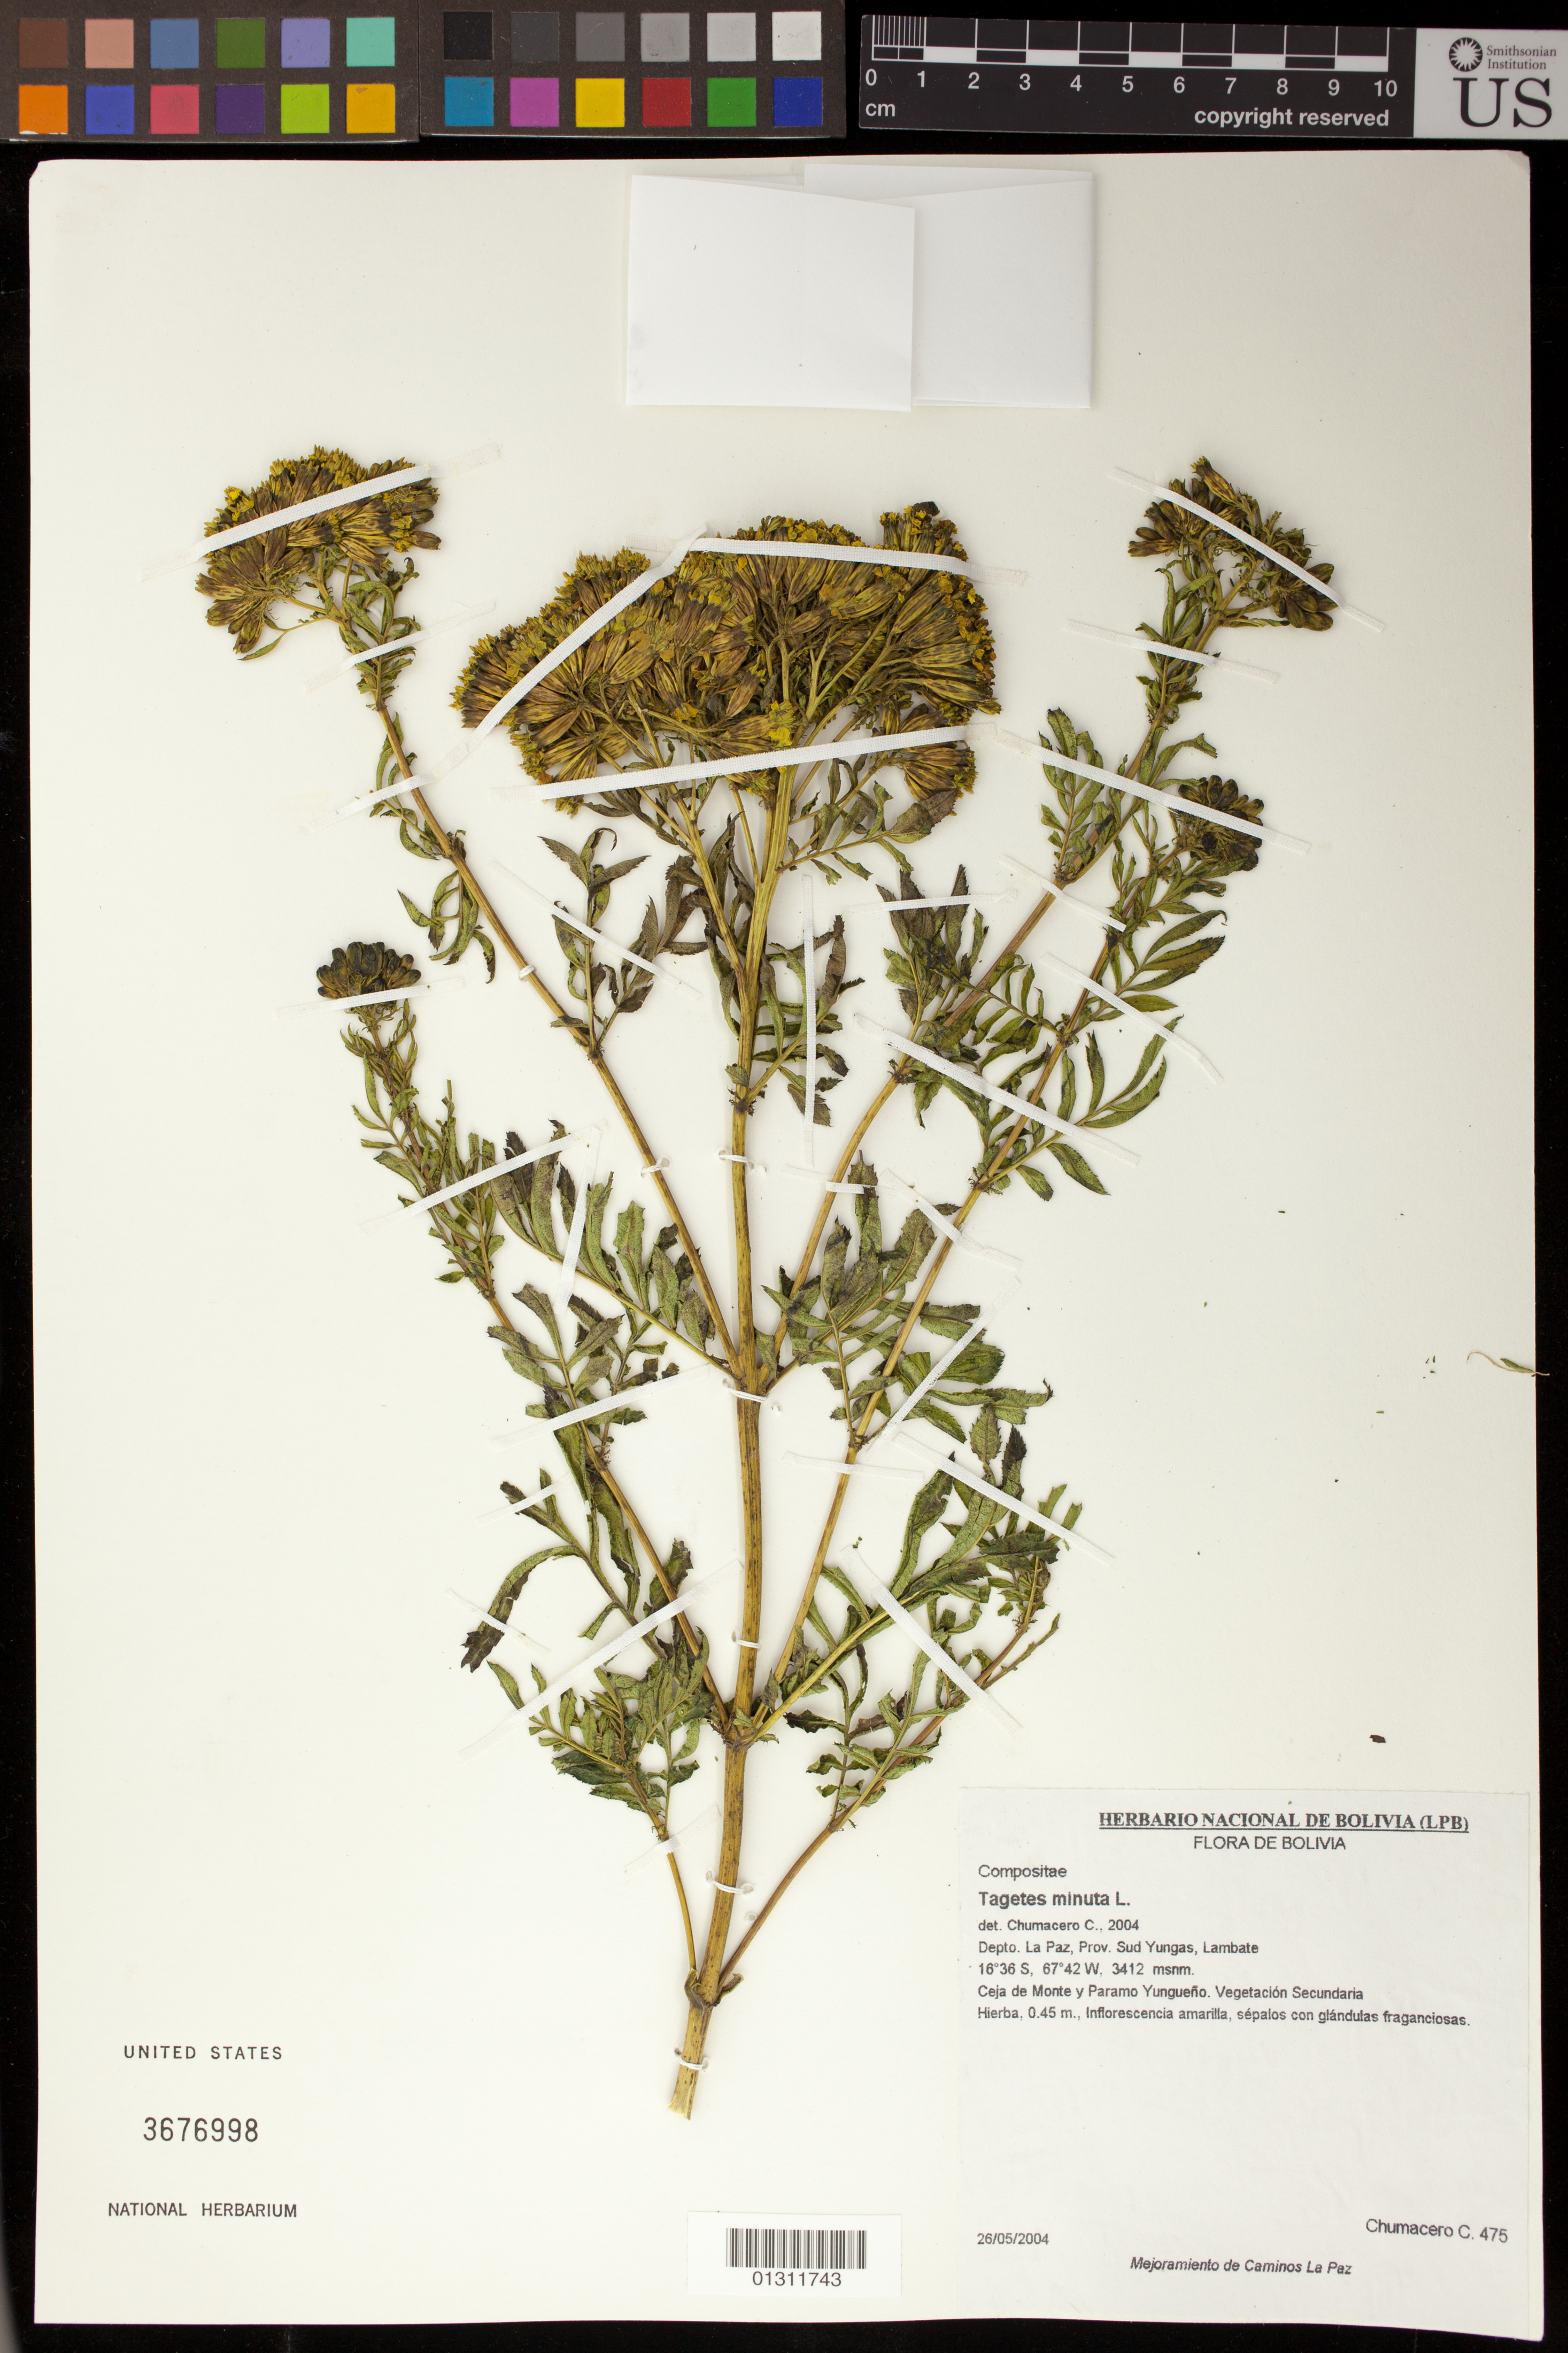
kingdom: Plantae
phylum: Tracheophyta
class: Magnoliopsida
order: Asterales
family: Asteraceae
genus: Tagetes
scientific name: Tagetes mandonii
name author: Sch. Bip. ex Klatt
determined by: Schiavinato, Dario J.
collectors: C. Chumacero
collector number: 475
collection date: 2004-05-26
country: Bolivia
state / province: La Paz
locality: Depto. La Paz, Prov. Sud Yungas, Lambate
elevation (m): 3412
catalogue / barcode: US 3676998